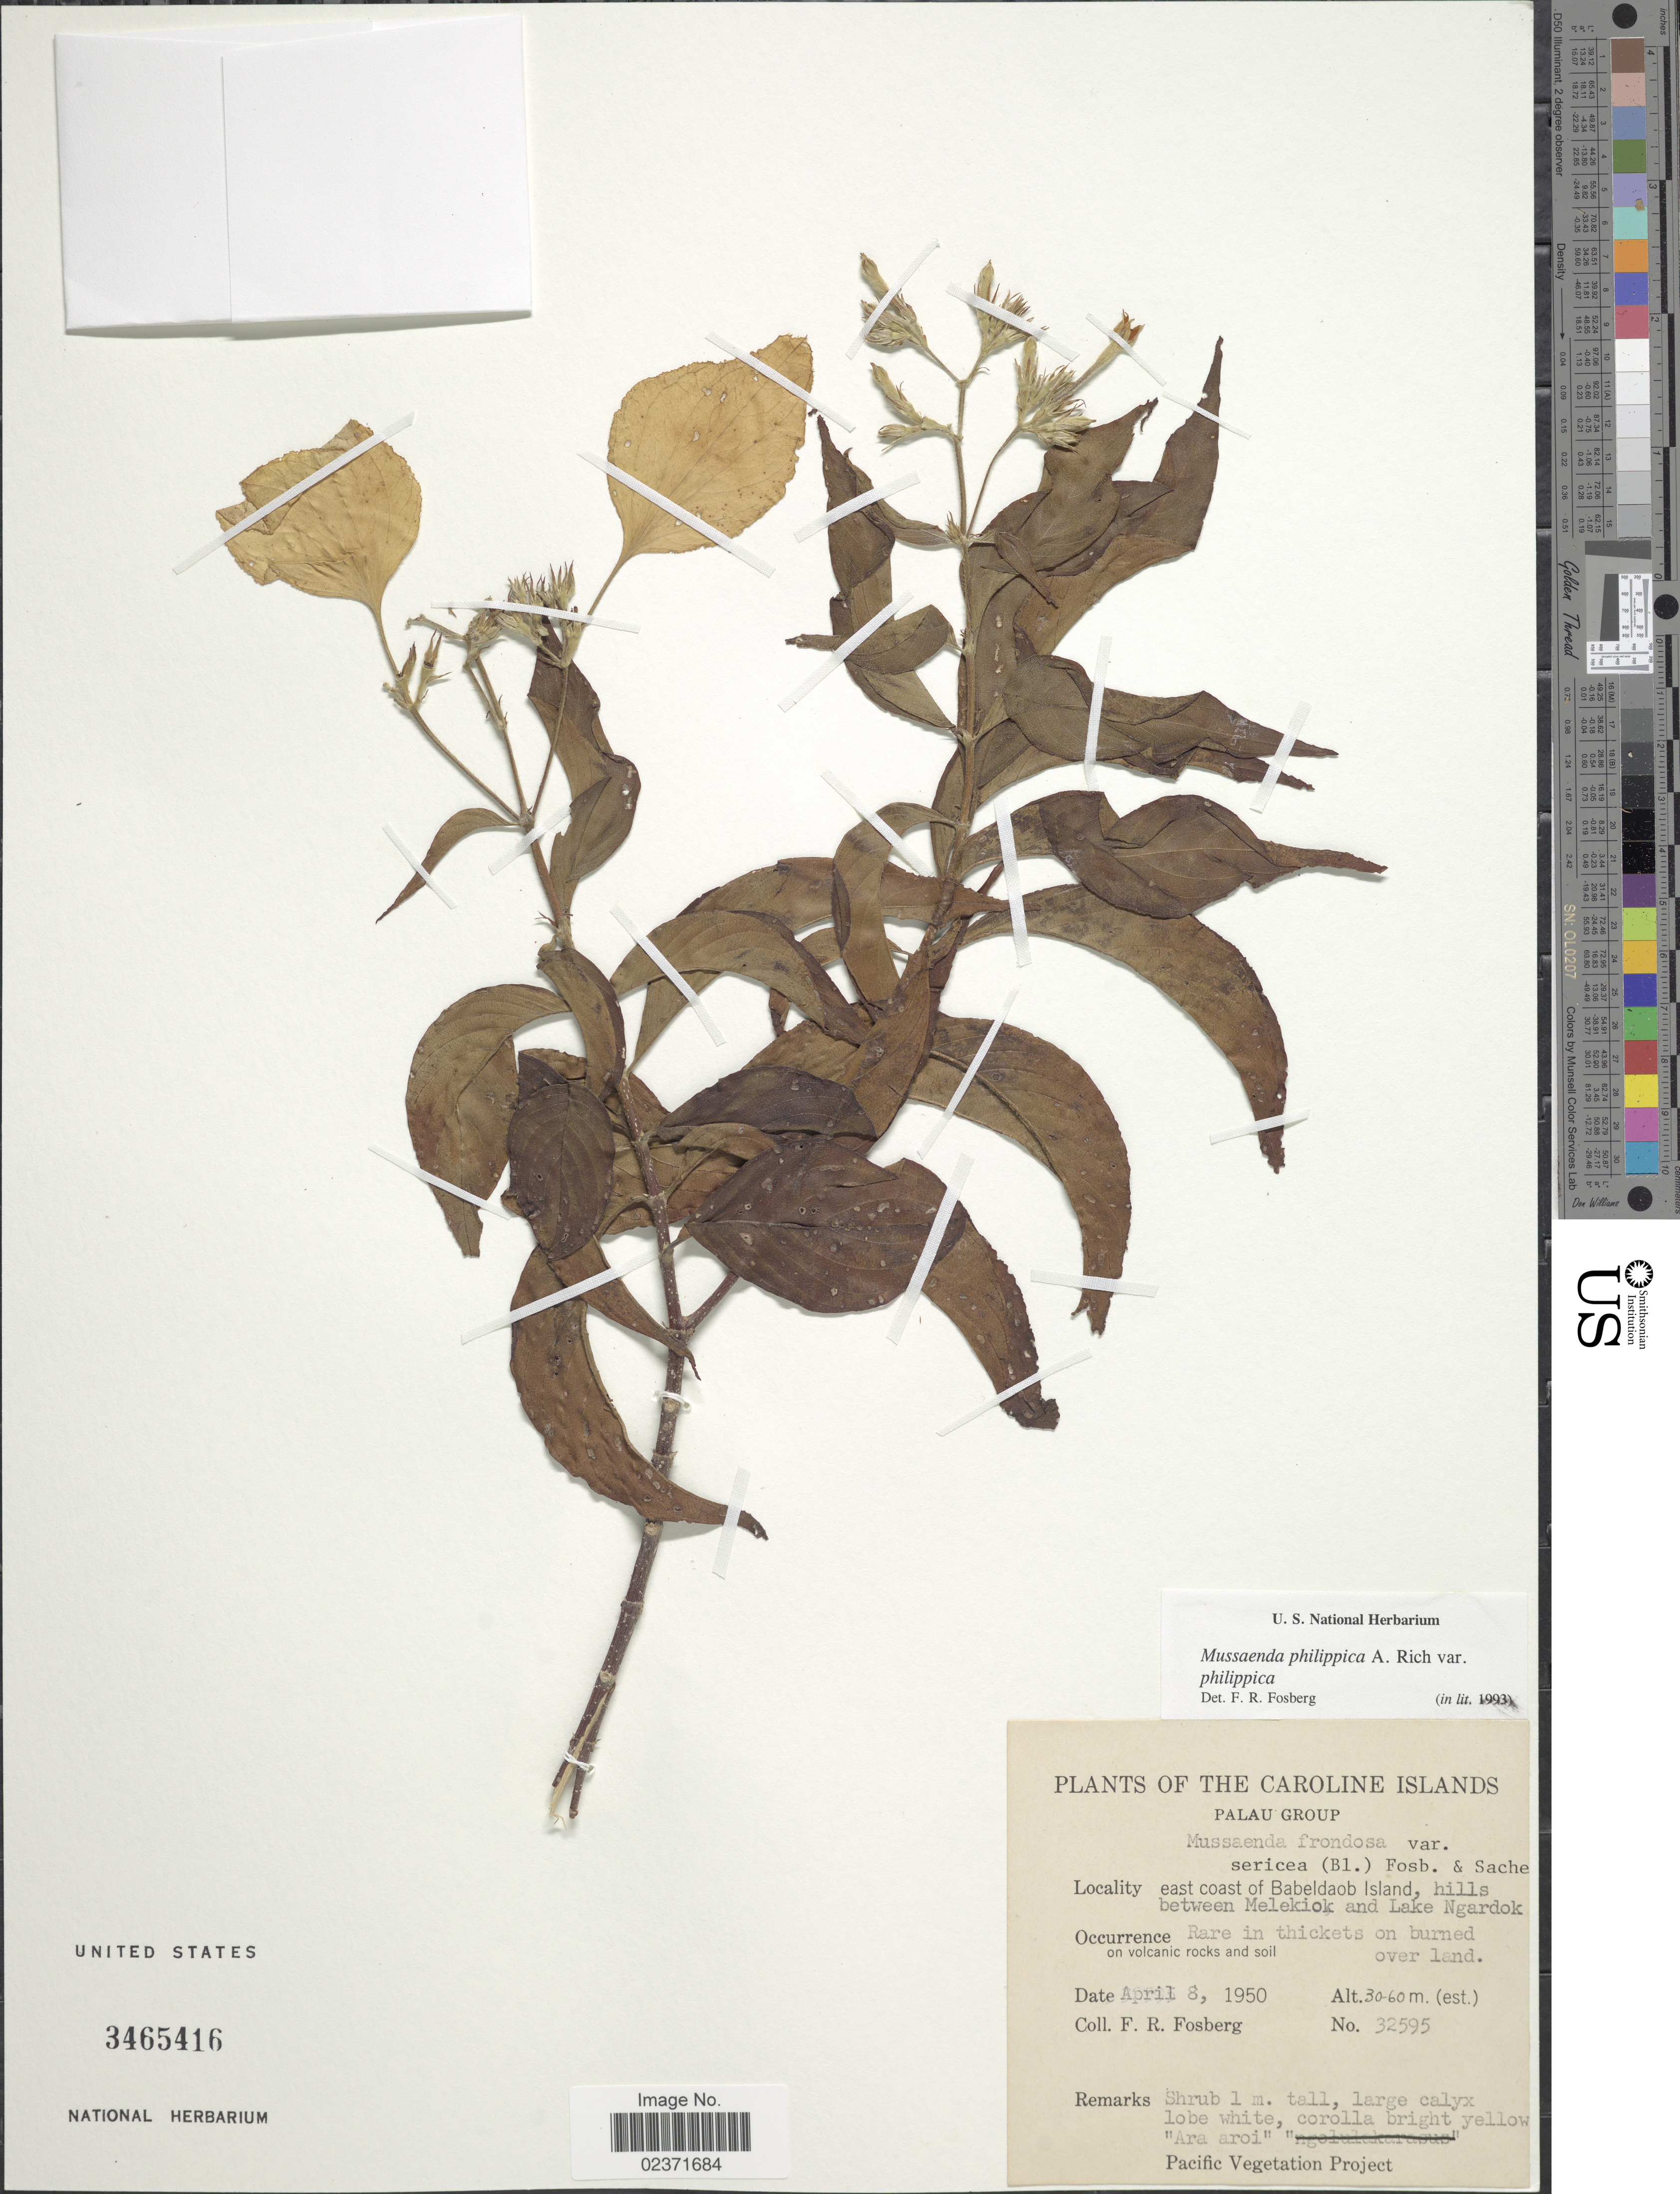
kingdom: Plantae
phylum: Tracheophyta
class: Magnoliopsida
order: Gentianales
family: Rubiaceae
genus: Mussaenda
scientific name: Mussaenda philippica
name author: A. Rich.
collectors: F. R. Fosberg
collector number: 32595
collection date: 1950-04-08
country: Palau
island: Babeldaob [Babelthuap]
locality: The Caroline Islands. Palau Group. East coast of Babeldaob Island, hills between Melekiok and Lake Ngardok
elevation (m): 30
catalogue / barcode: US 3465416